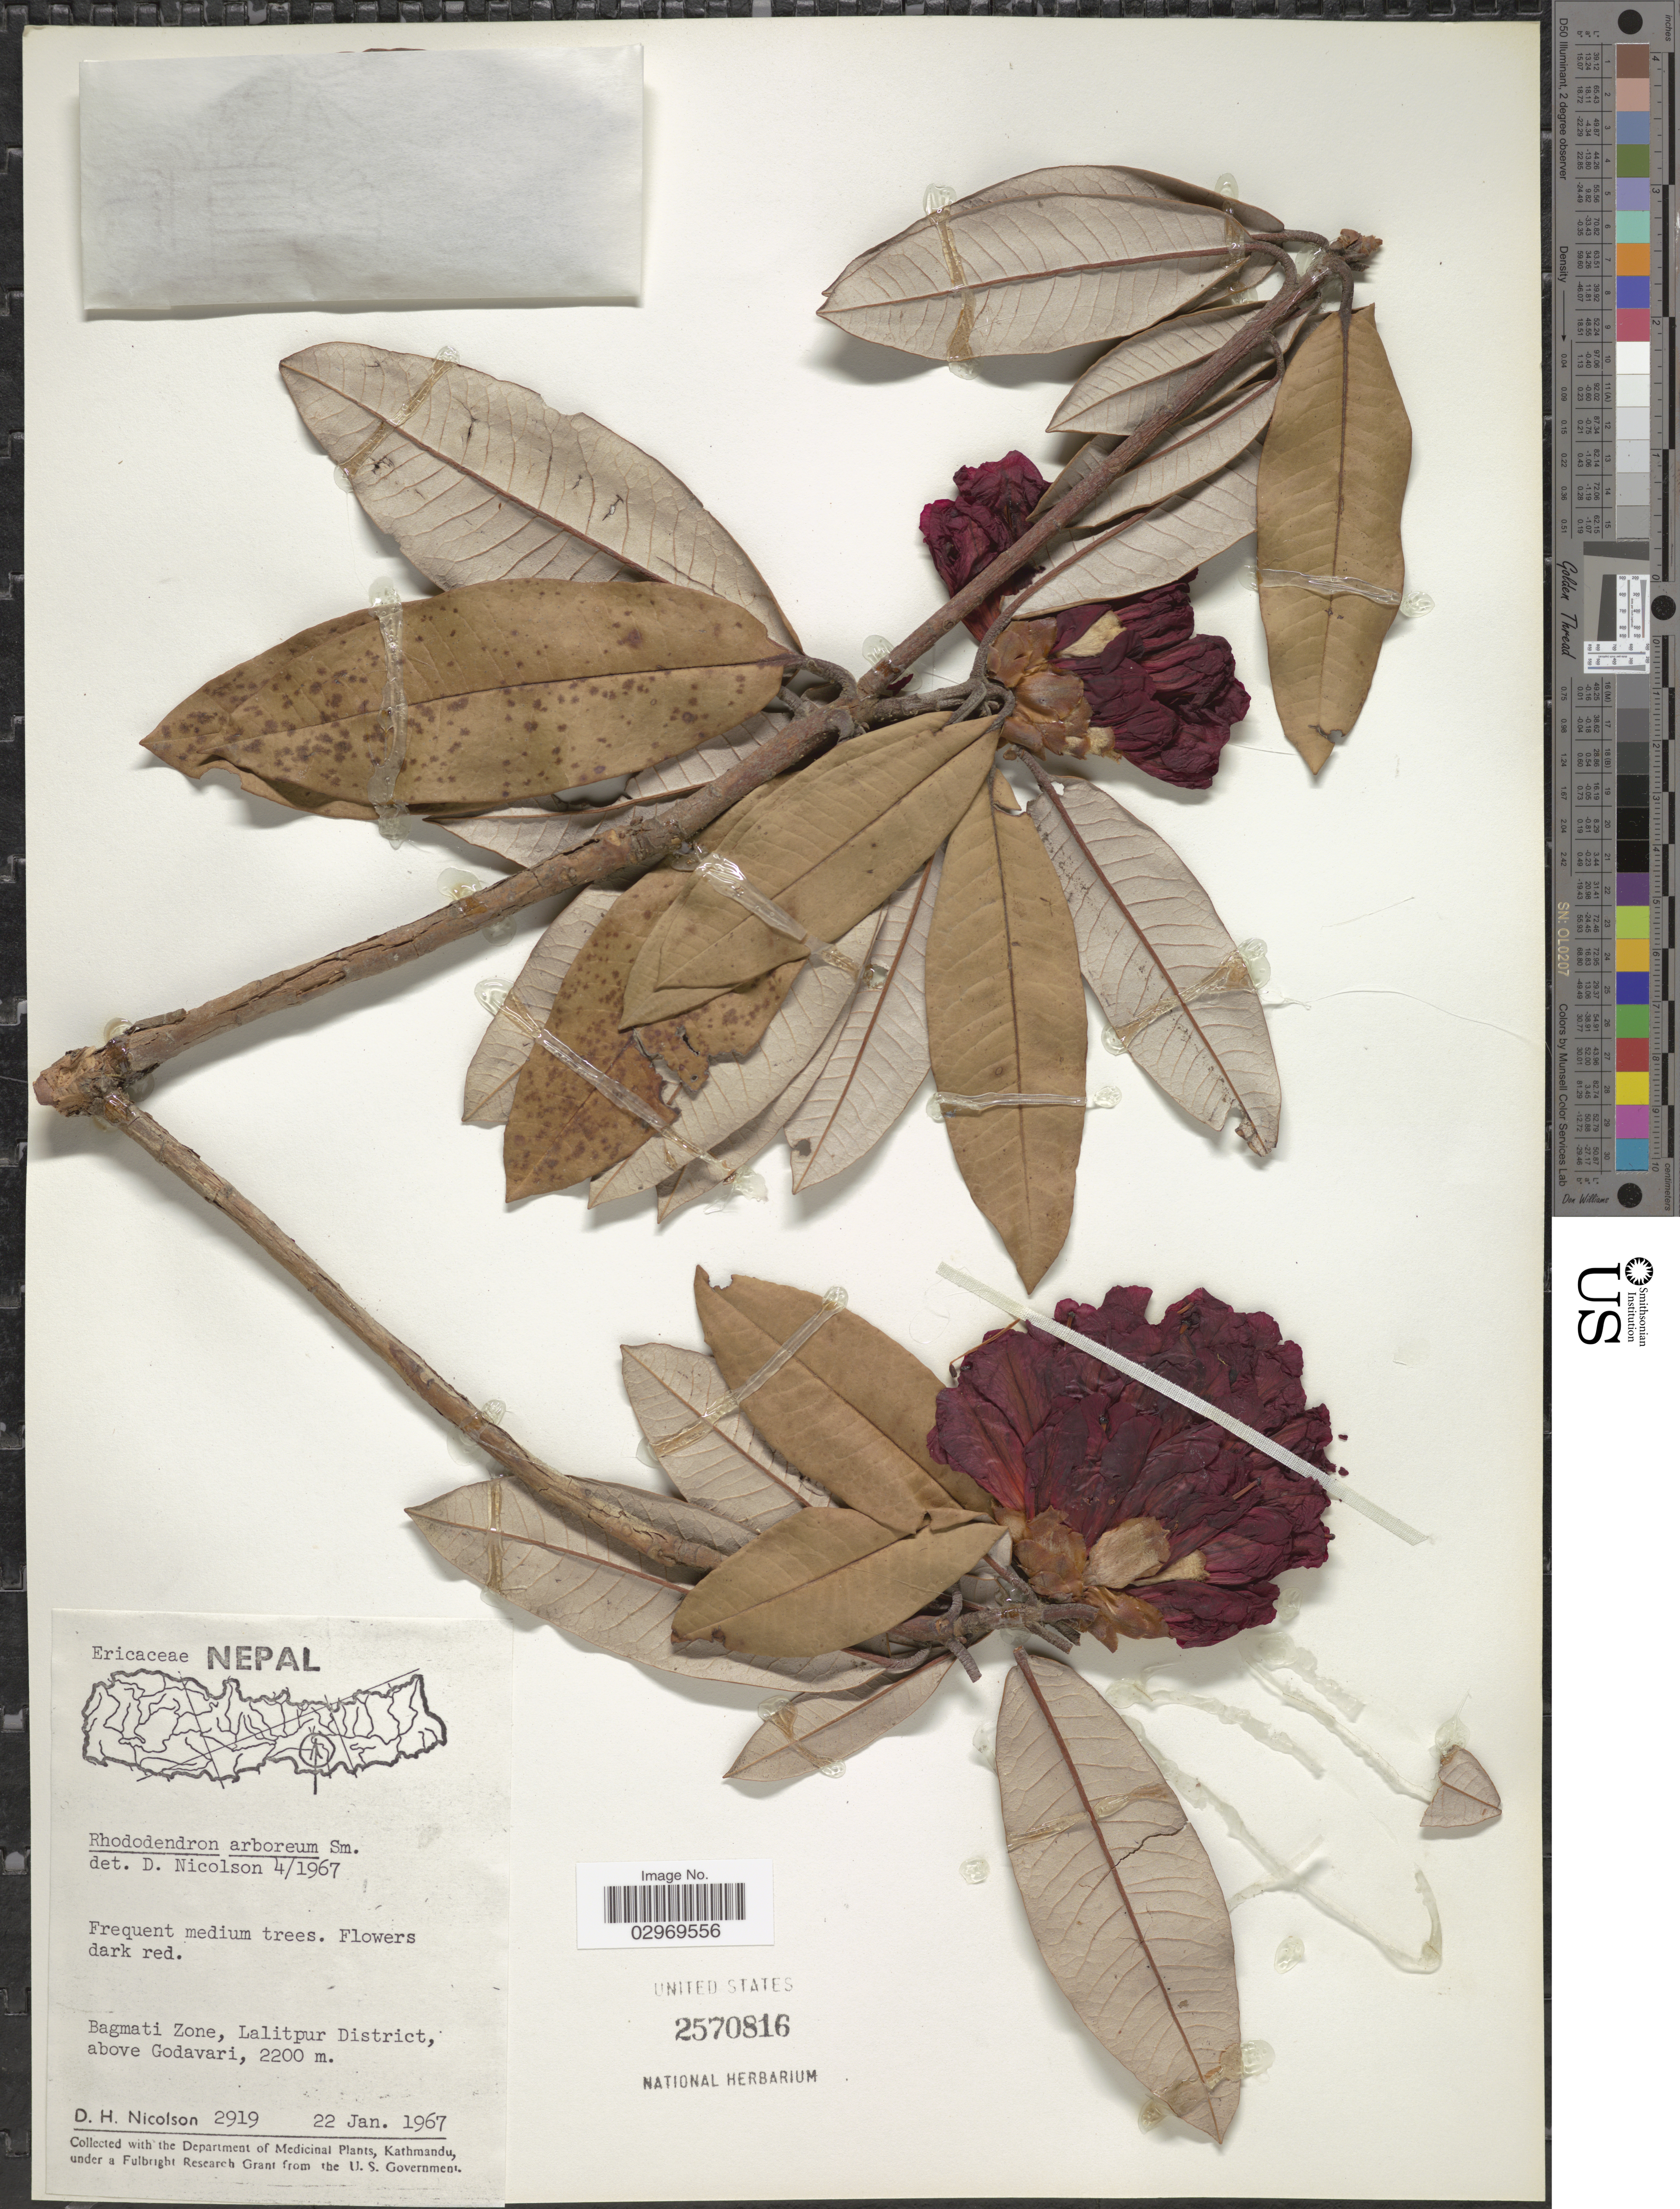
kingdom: Plantae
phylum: Tracheophyta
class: Magnoliopsida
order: Ericales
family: Ericaceae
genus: Rhododendron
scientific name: Rhododendron arboreum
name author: Sm.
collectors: D. H. Nicolson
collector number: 2919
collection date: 1967-01-22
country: Nepal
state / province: Bagmati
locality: Bagmati Zone, Lalitpur District, above Godavari.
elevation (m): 2200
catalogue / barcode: US 2570816